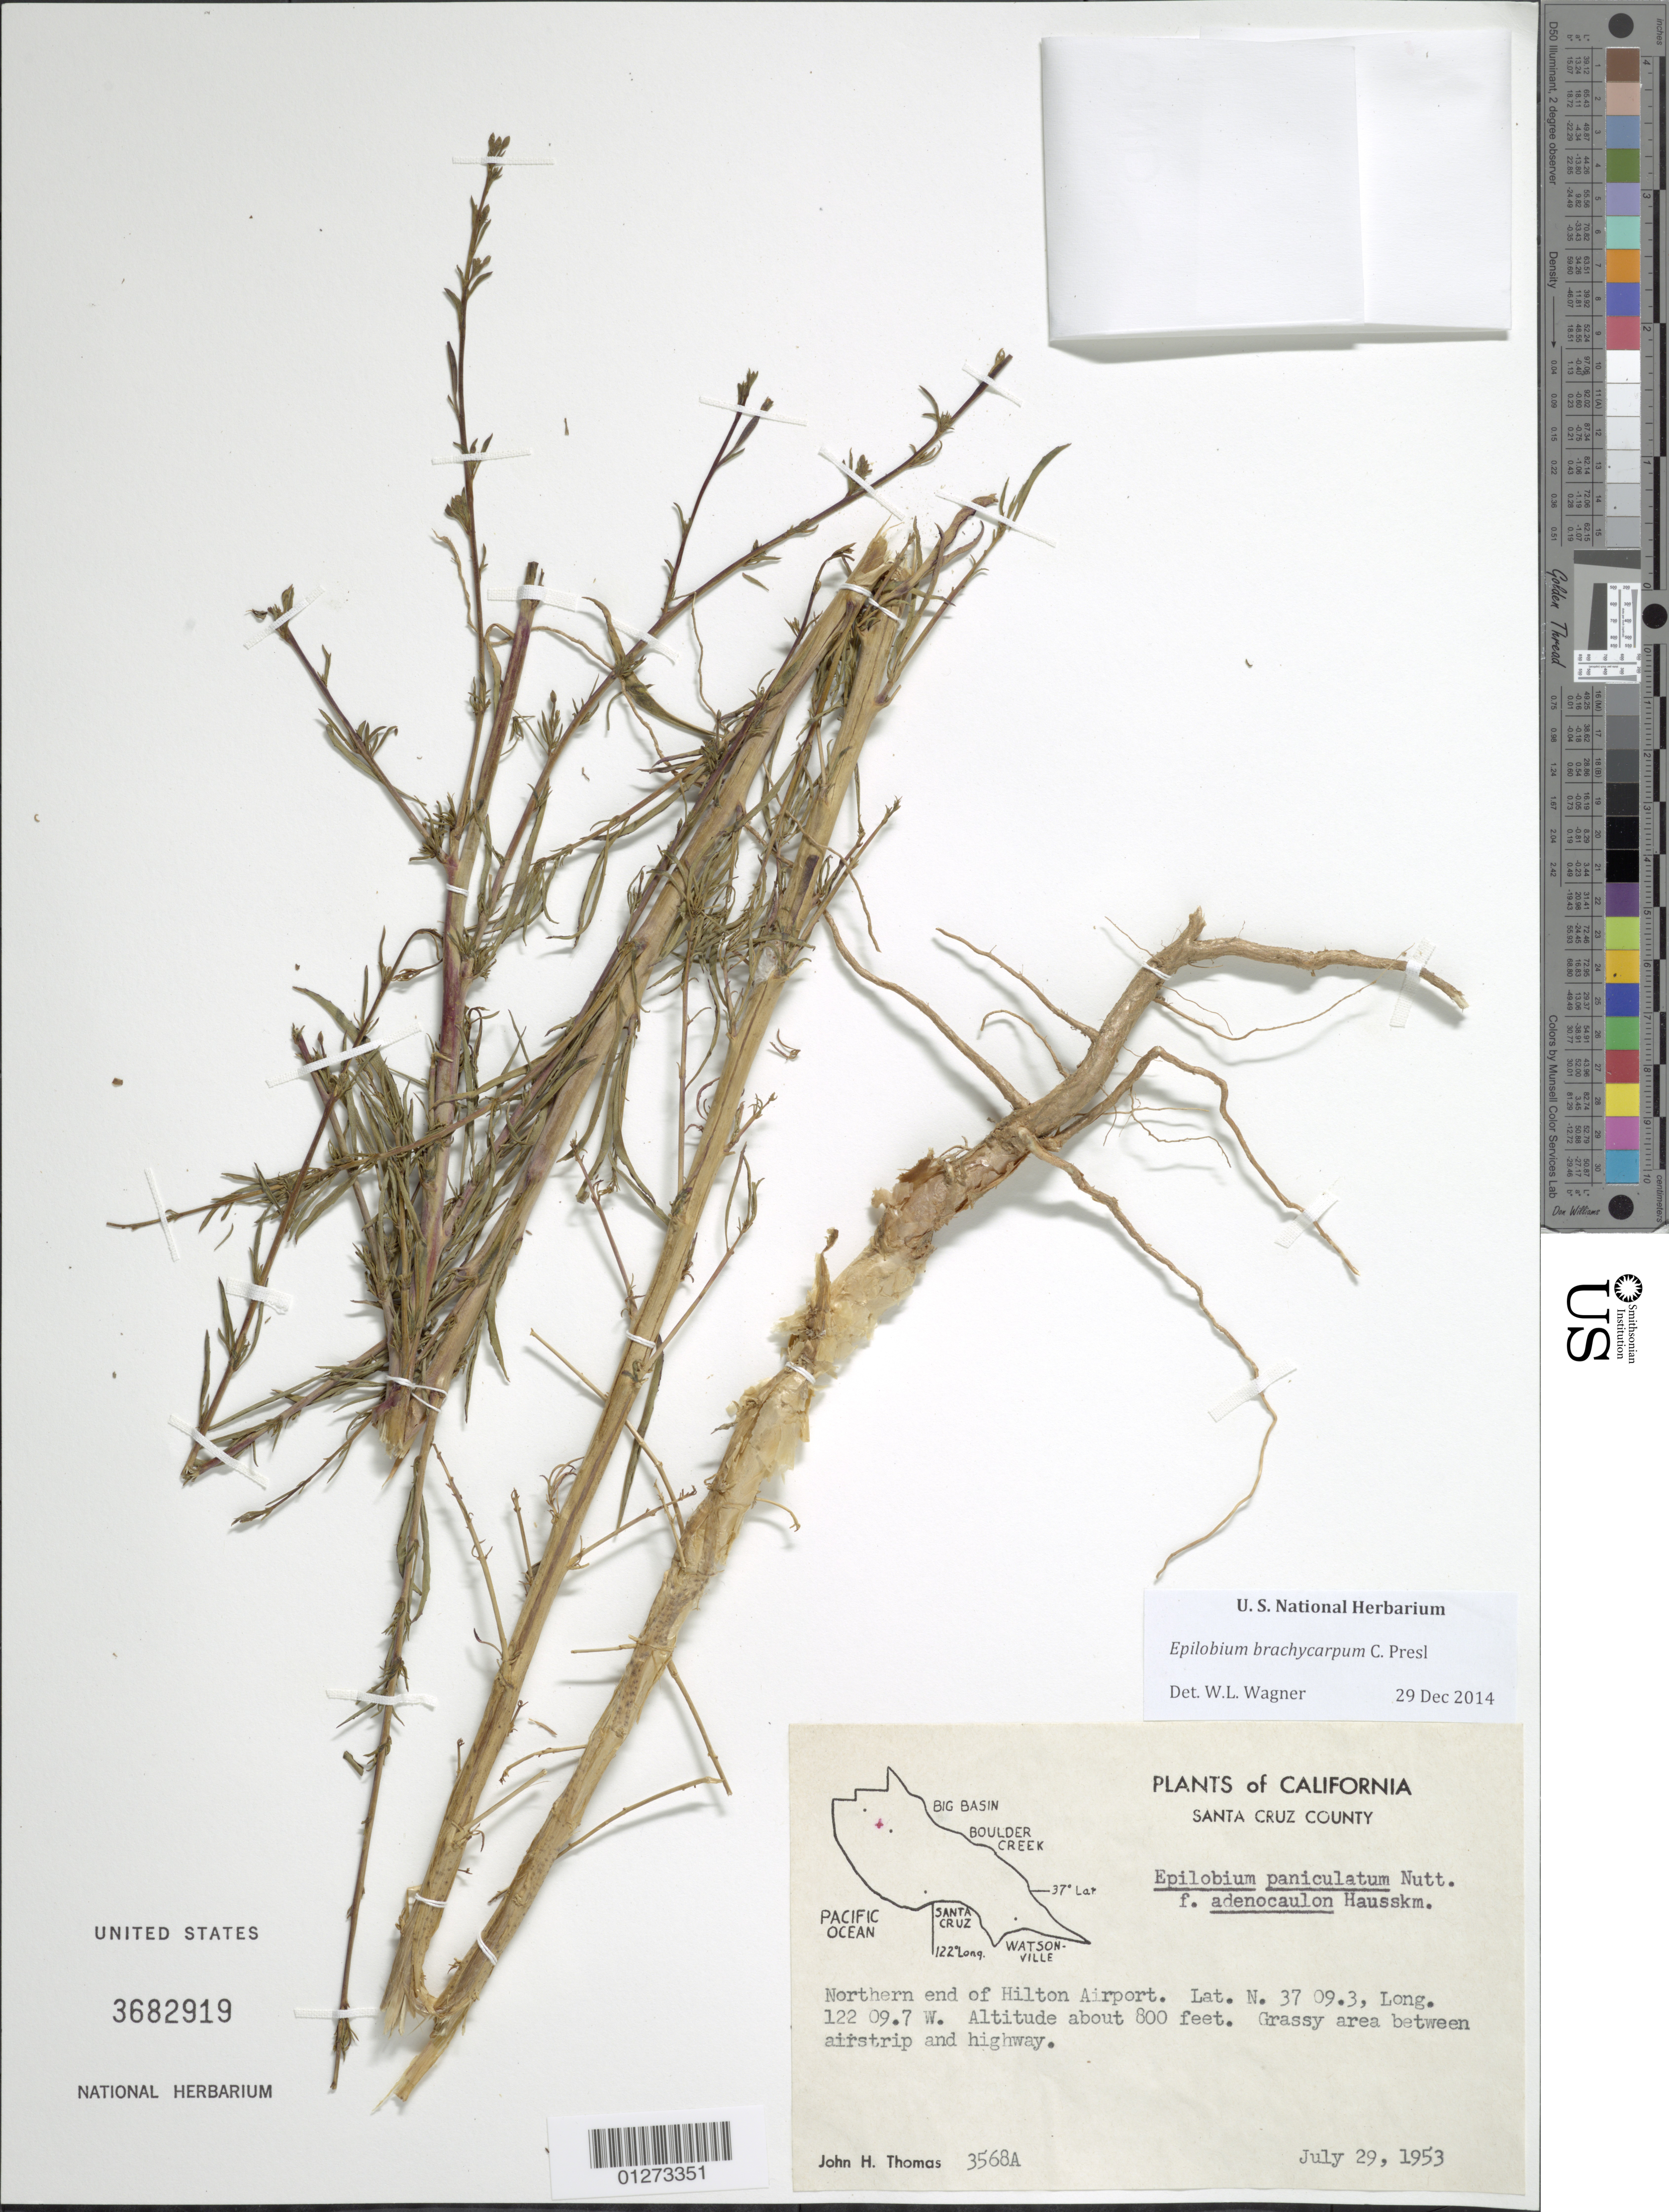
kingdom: Plantae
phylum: Tracheophyta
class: Magnoliopsida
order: Myrtales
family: Onagraceae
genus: Epilobium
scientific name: Epilobium brachycarpum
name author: C. Presl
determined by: Wagner, W. L., (BOT), Smithsonian Institution - National Museum of Natural History (UNITED STATES)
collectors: J. H. Thomas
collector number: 3568A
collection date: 1953-07-29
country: United States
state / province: California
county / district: Santa Cruz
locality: Northern end of Hilton Airport, grassy area between airstripa nd highway.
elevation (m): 244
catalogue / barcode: US 3682919